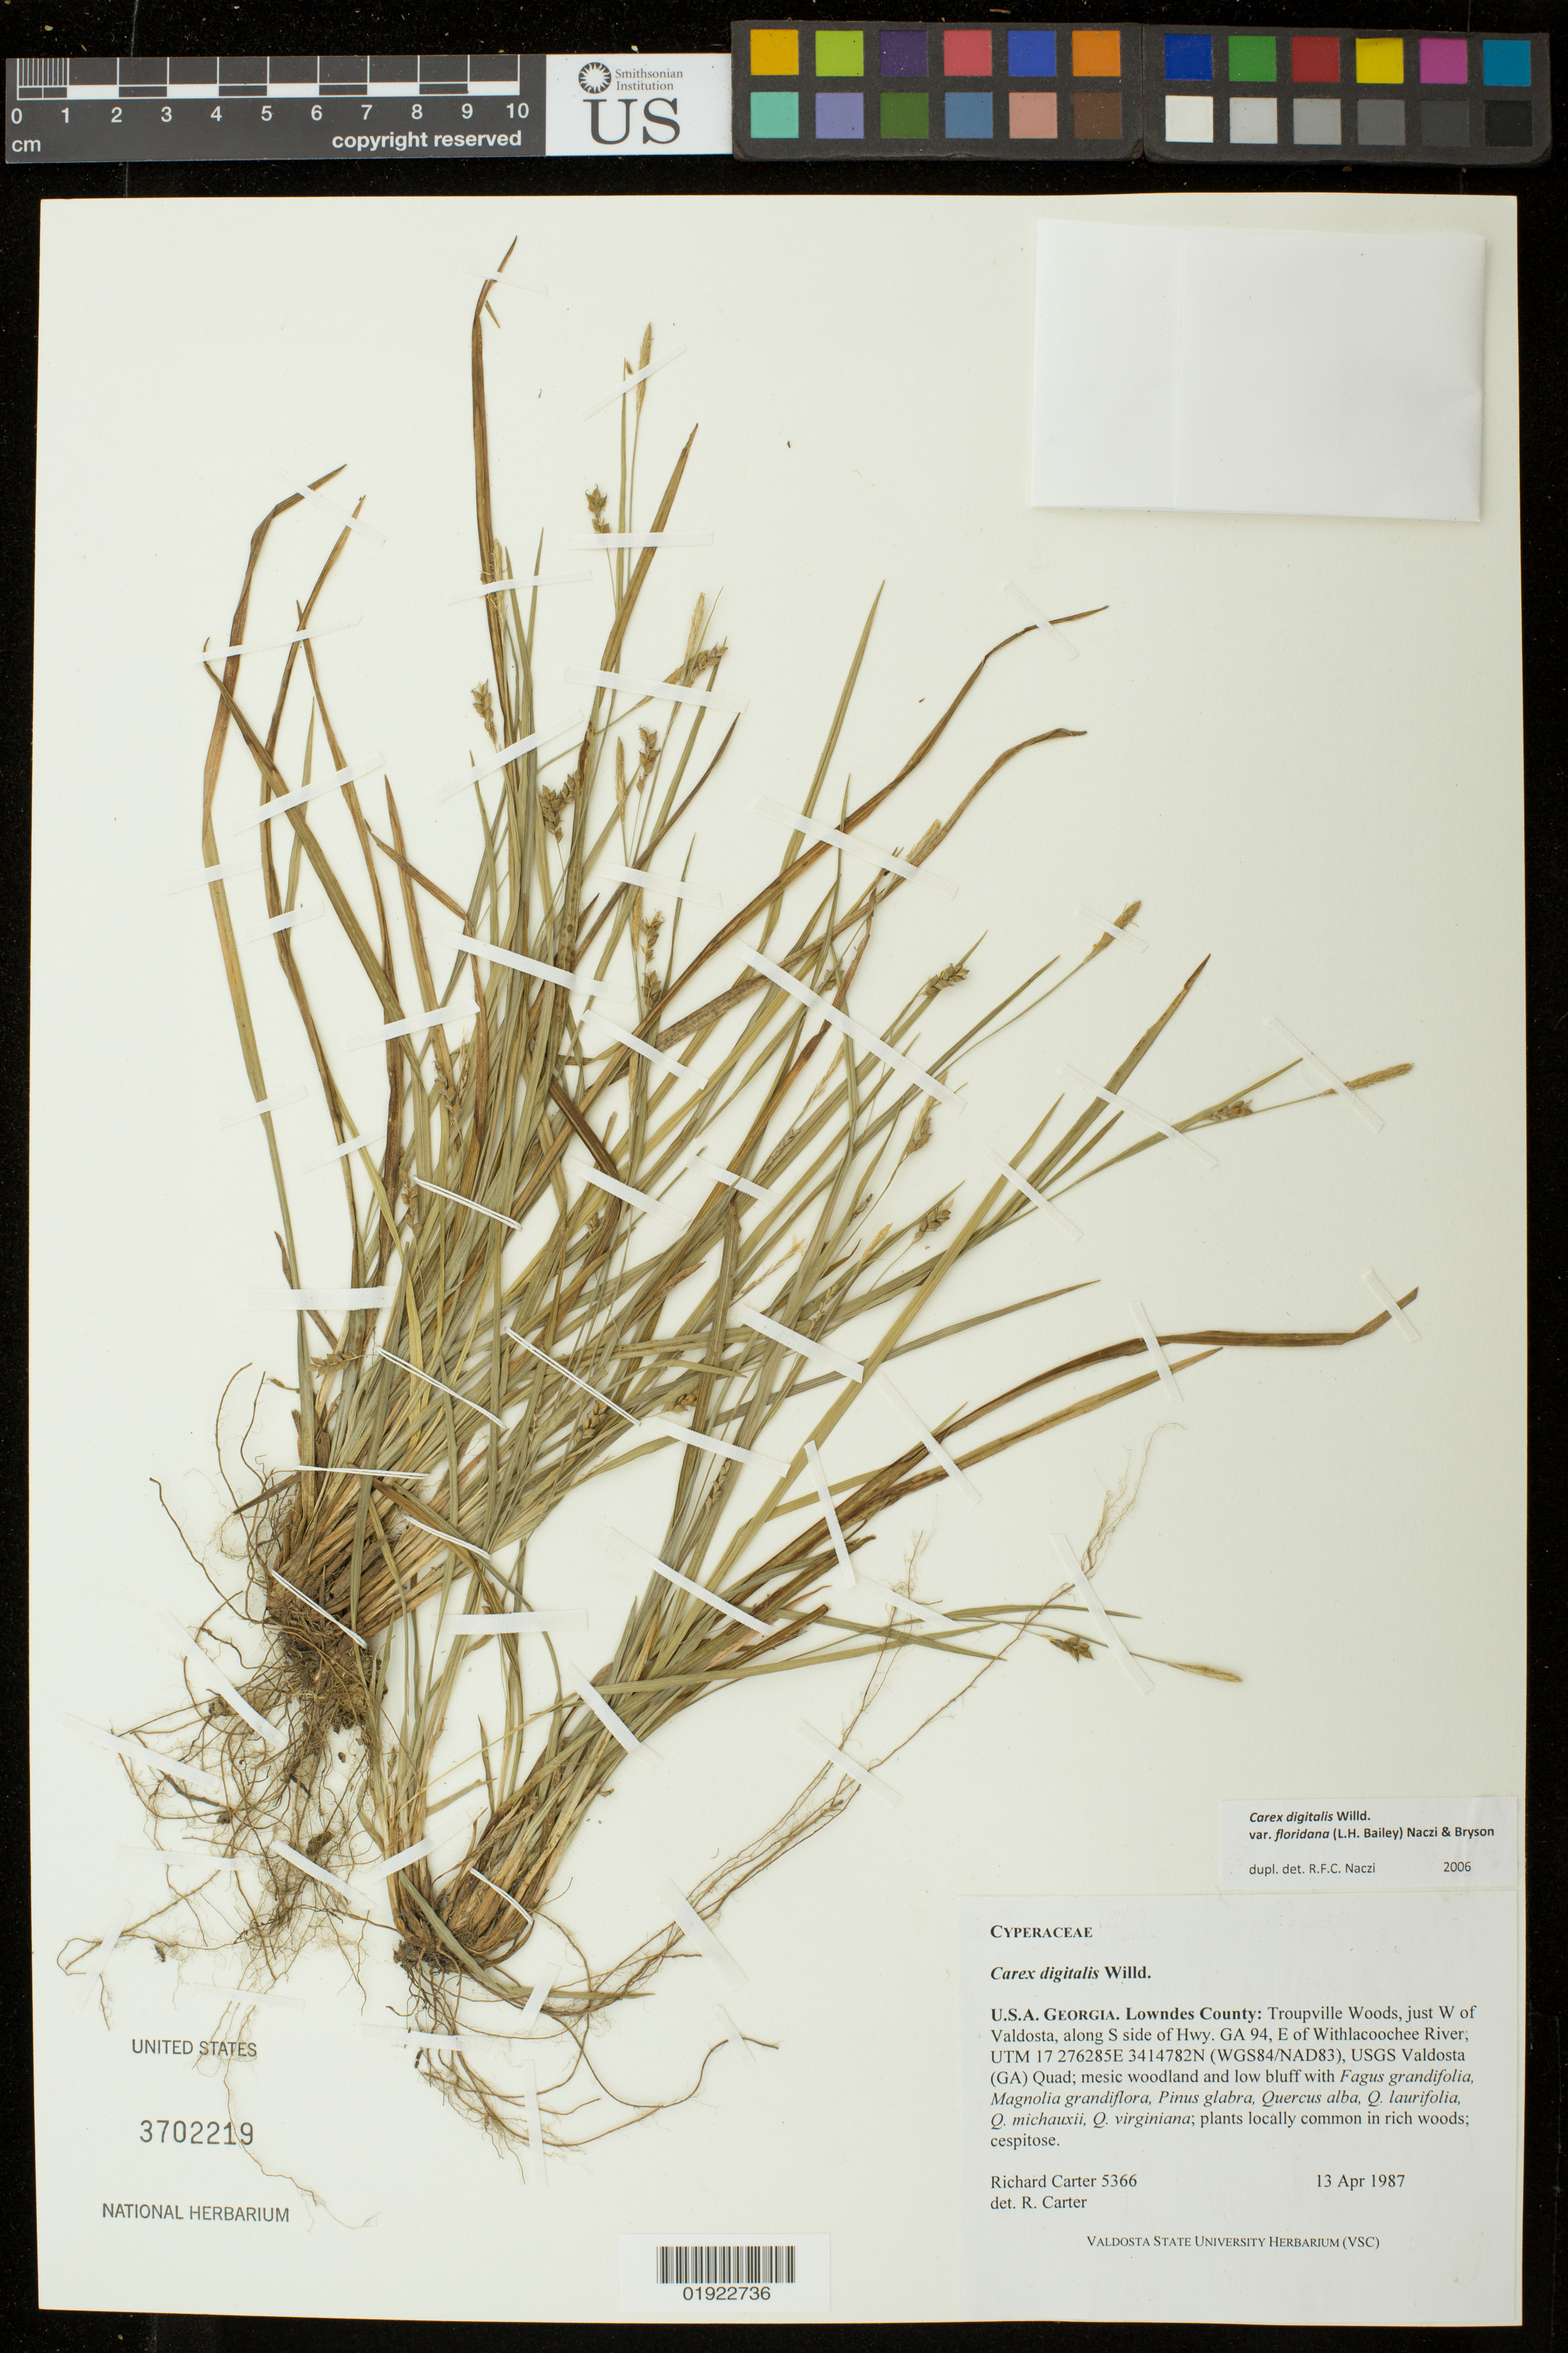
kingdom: Plantae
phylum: Tracheophyta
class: Liliopsida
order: Poales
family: Cyperaceae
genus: Carex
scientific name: Carex digitalis var. floridana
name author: (L.H. Bailey) Naczi & Bryson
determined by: Naczi, R. F. C.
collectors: R. Carter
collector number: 5366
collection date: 1987-04-13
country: United States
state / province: Georgia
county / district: Lowndes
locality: Troupville Woods, just W of Valdosta, along S side of Hwy. GA 94, E of Withlacoochee River, USGS Valdosta (GA) Quad.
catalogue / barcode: US 3702219